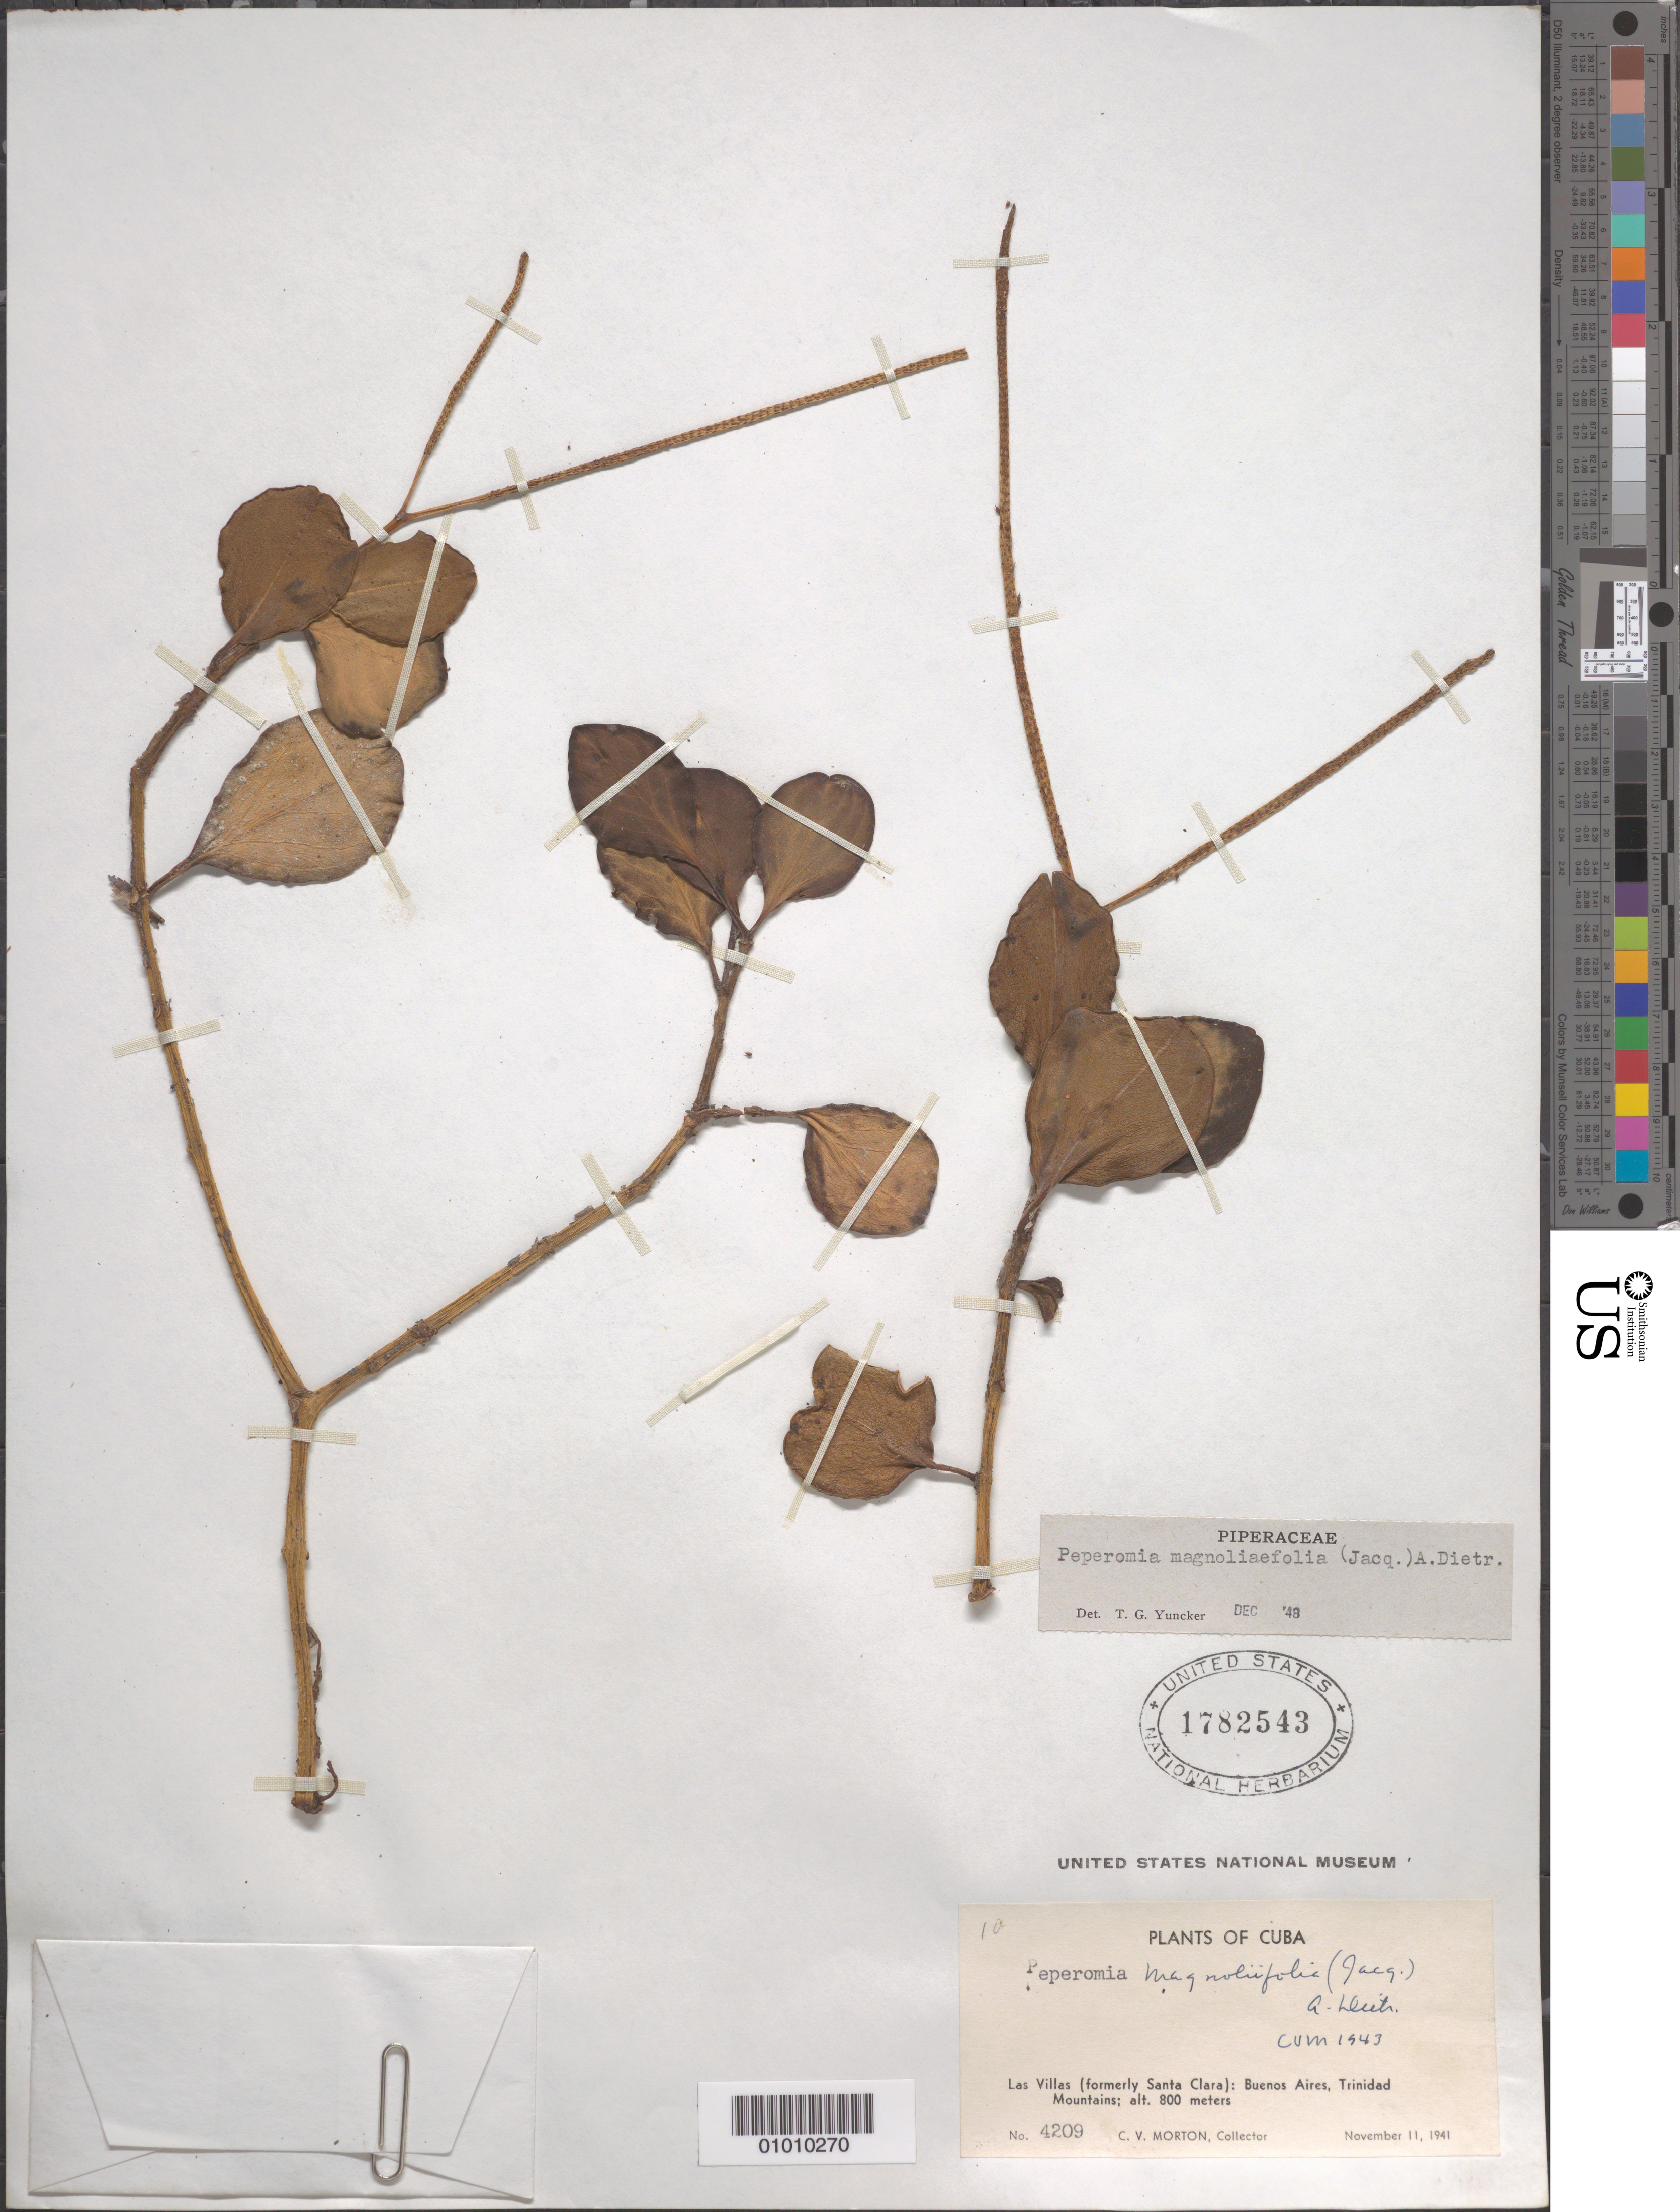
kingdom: Plantae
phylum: Tracheophyta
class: Magnoliopsida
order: Piperales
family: Piperaceae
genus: Peperomia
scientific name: Peperomia magnoliifolia var. magnoliifolia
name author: (Jacq.) A. Dietr.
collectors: C. V. Morton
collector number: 4209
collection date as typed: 11 Nov 1941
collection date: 1941-11-11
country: Cuba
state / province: Las Villas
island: Cuba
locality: Las Villas (formerly Santa Clara): Buenos Aires, Trinidad Mountains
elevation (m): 800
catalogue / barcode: US 1782543